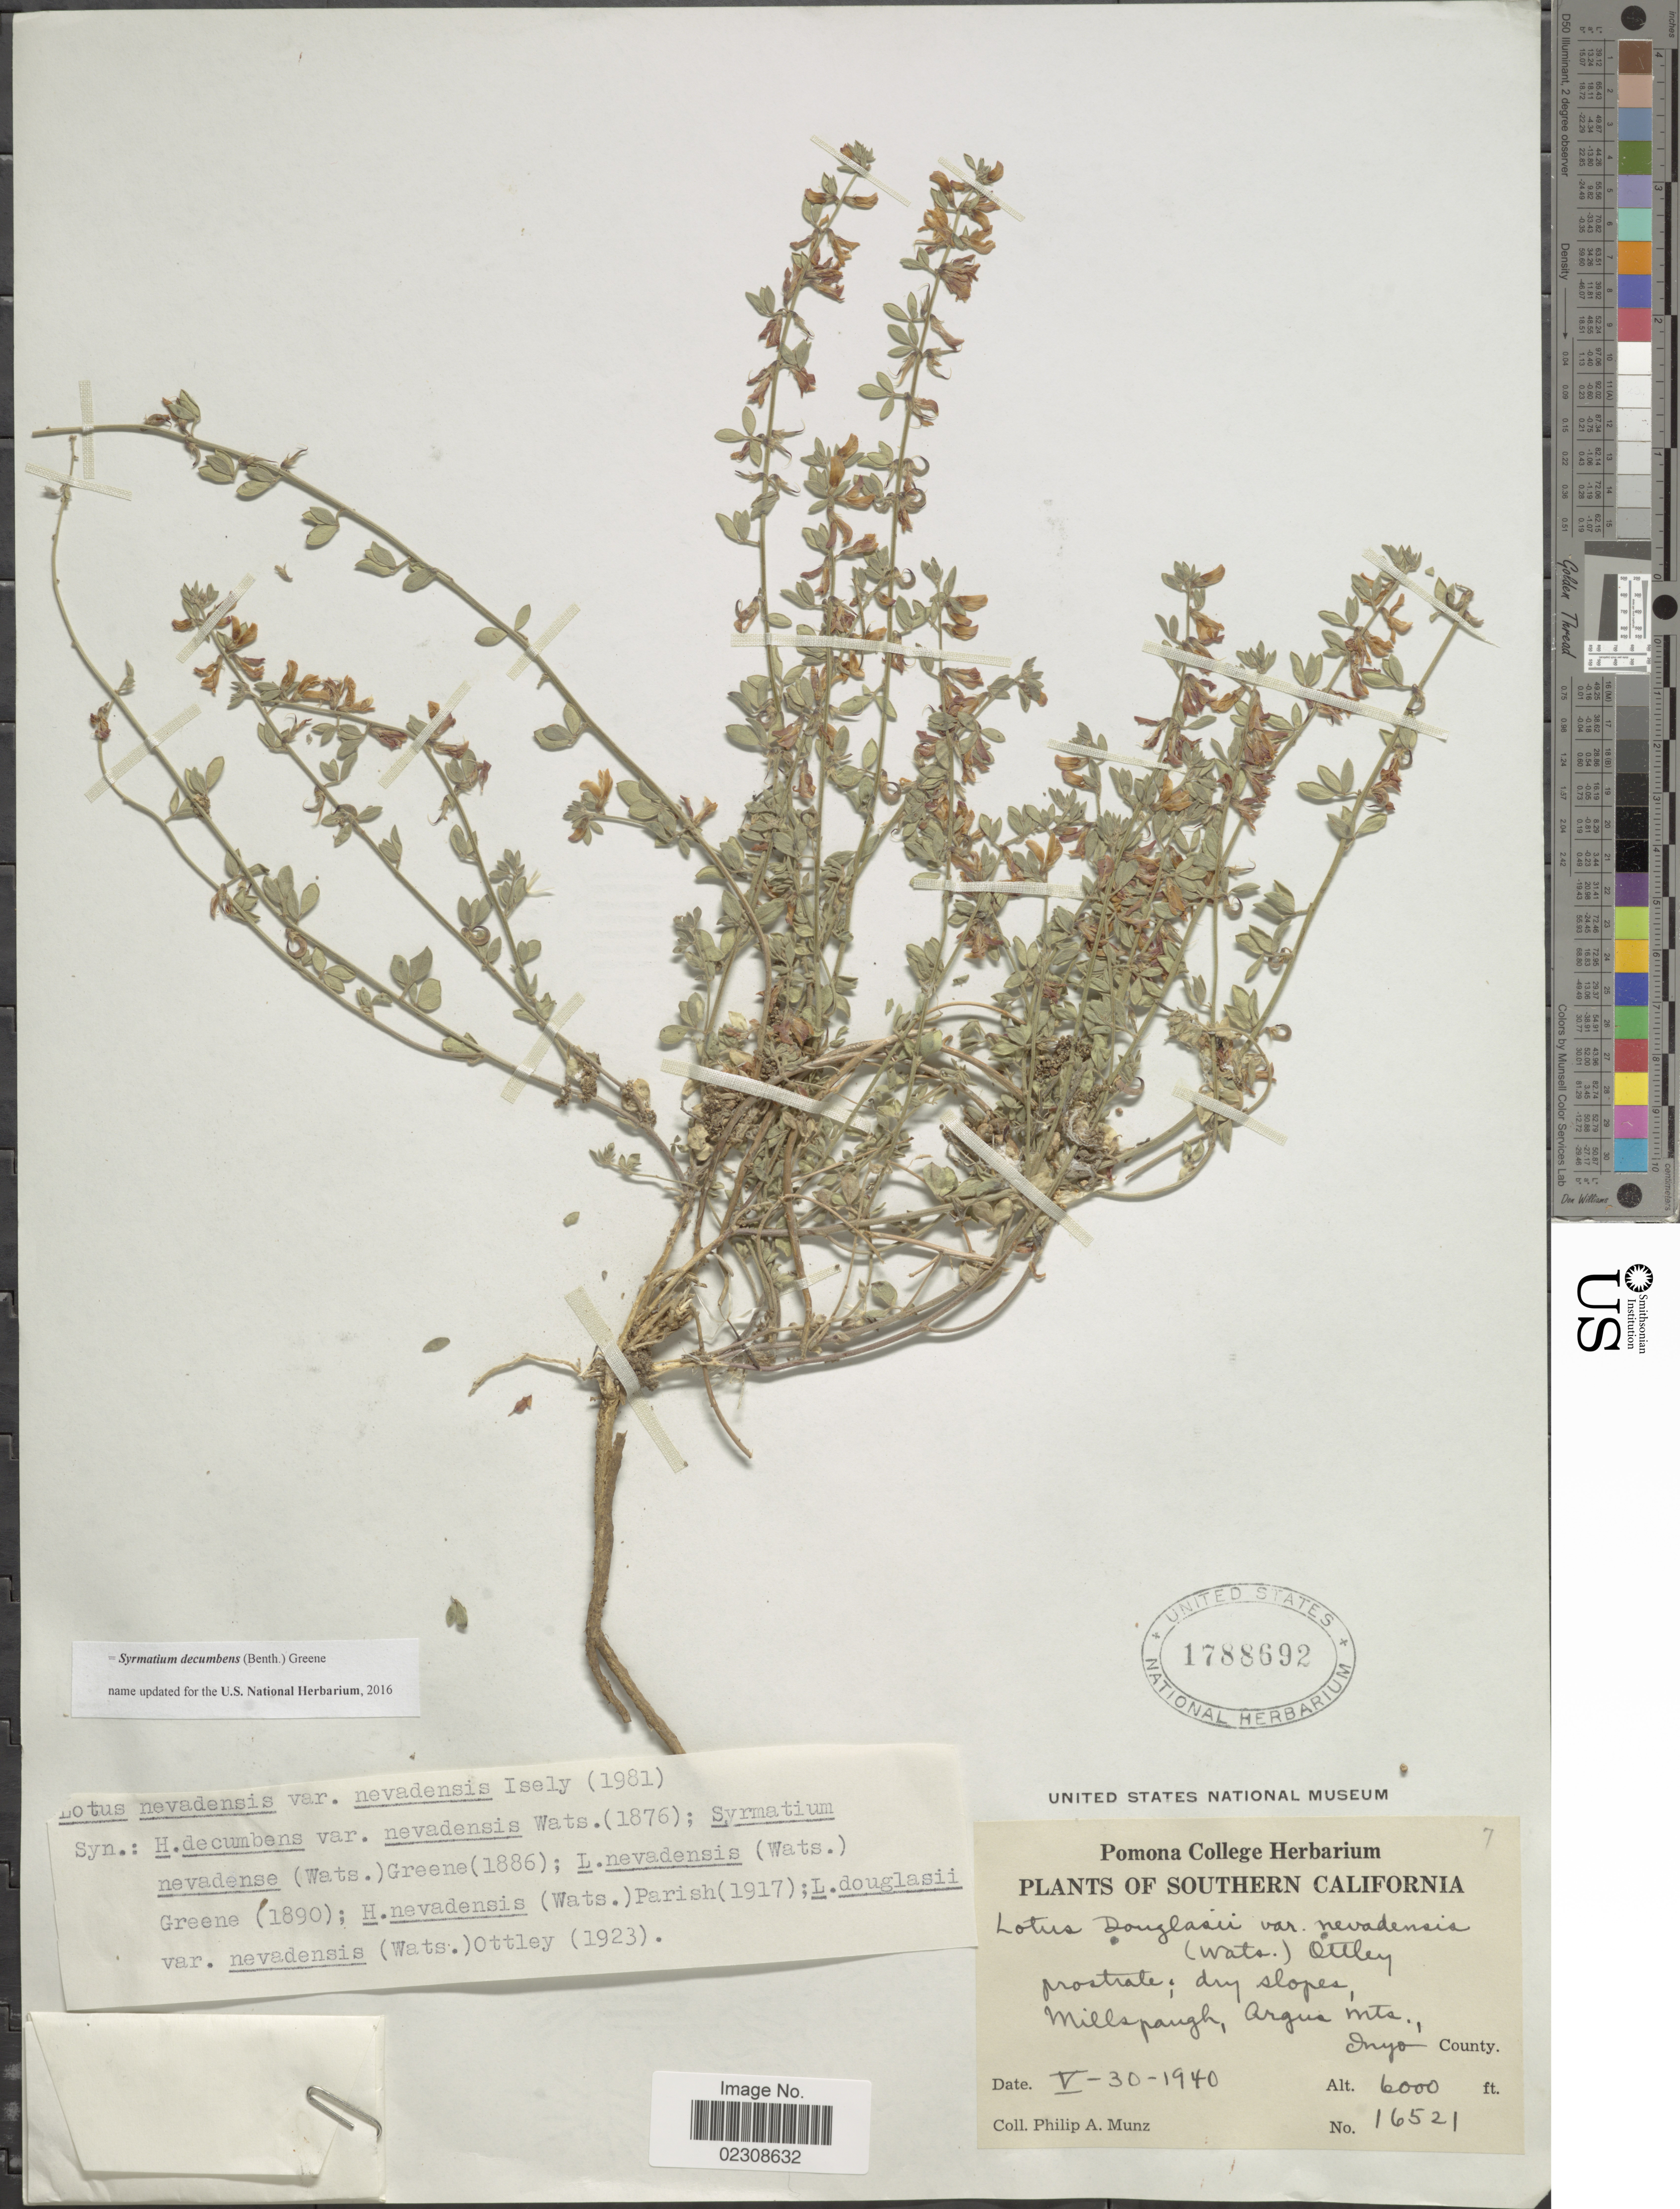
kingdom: Plantae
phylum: Tracheophyta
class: Magnoliopsida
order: Fabales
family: Fabaceae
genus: Syrmatium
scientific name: Syrmatium decumbens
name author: (Benth.) Greene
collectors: P. A. Munz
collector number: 16521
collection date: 1940-05-30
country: United States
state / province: California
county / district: Inyo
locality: Southern California. Millspaugh, Argus Mts. Inyo County.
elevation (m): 1829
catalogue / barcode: US 1788692